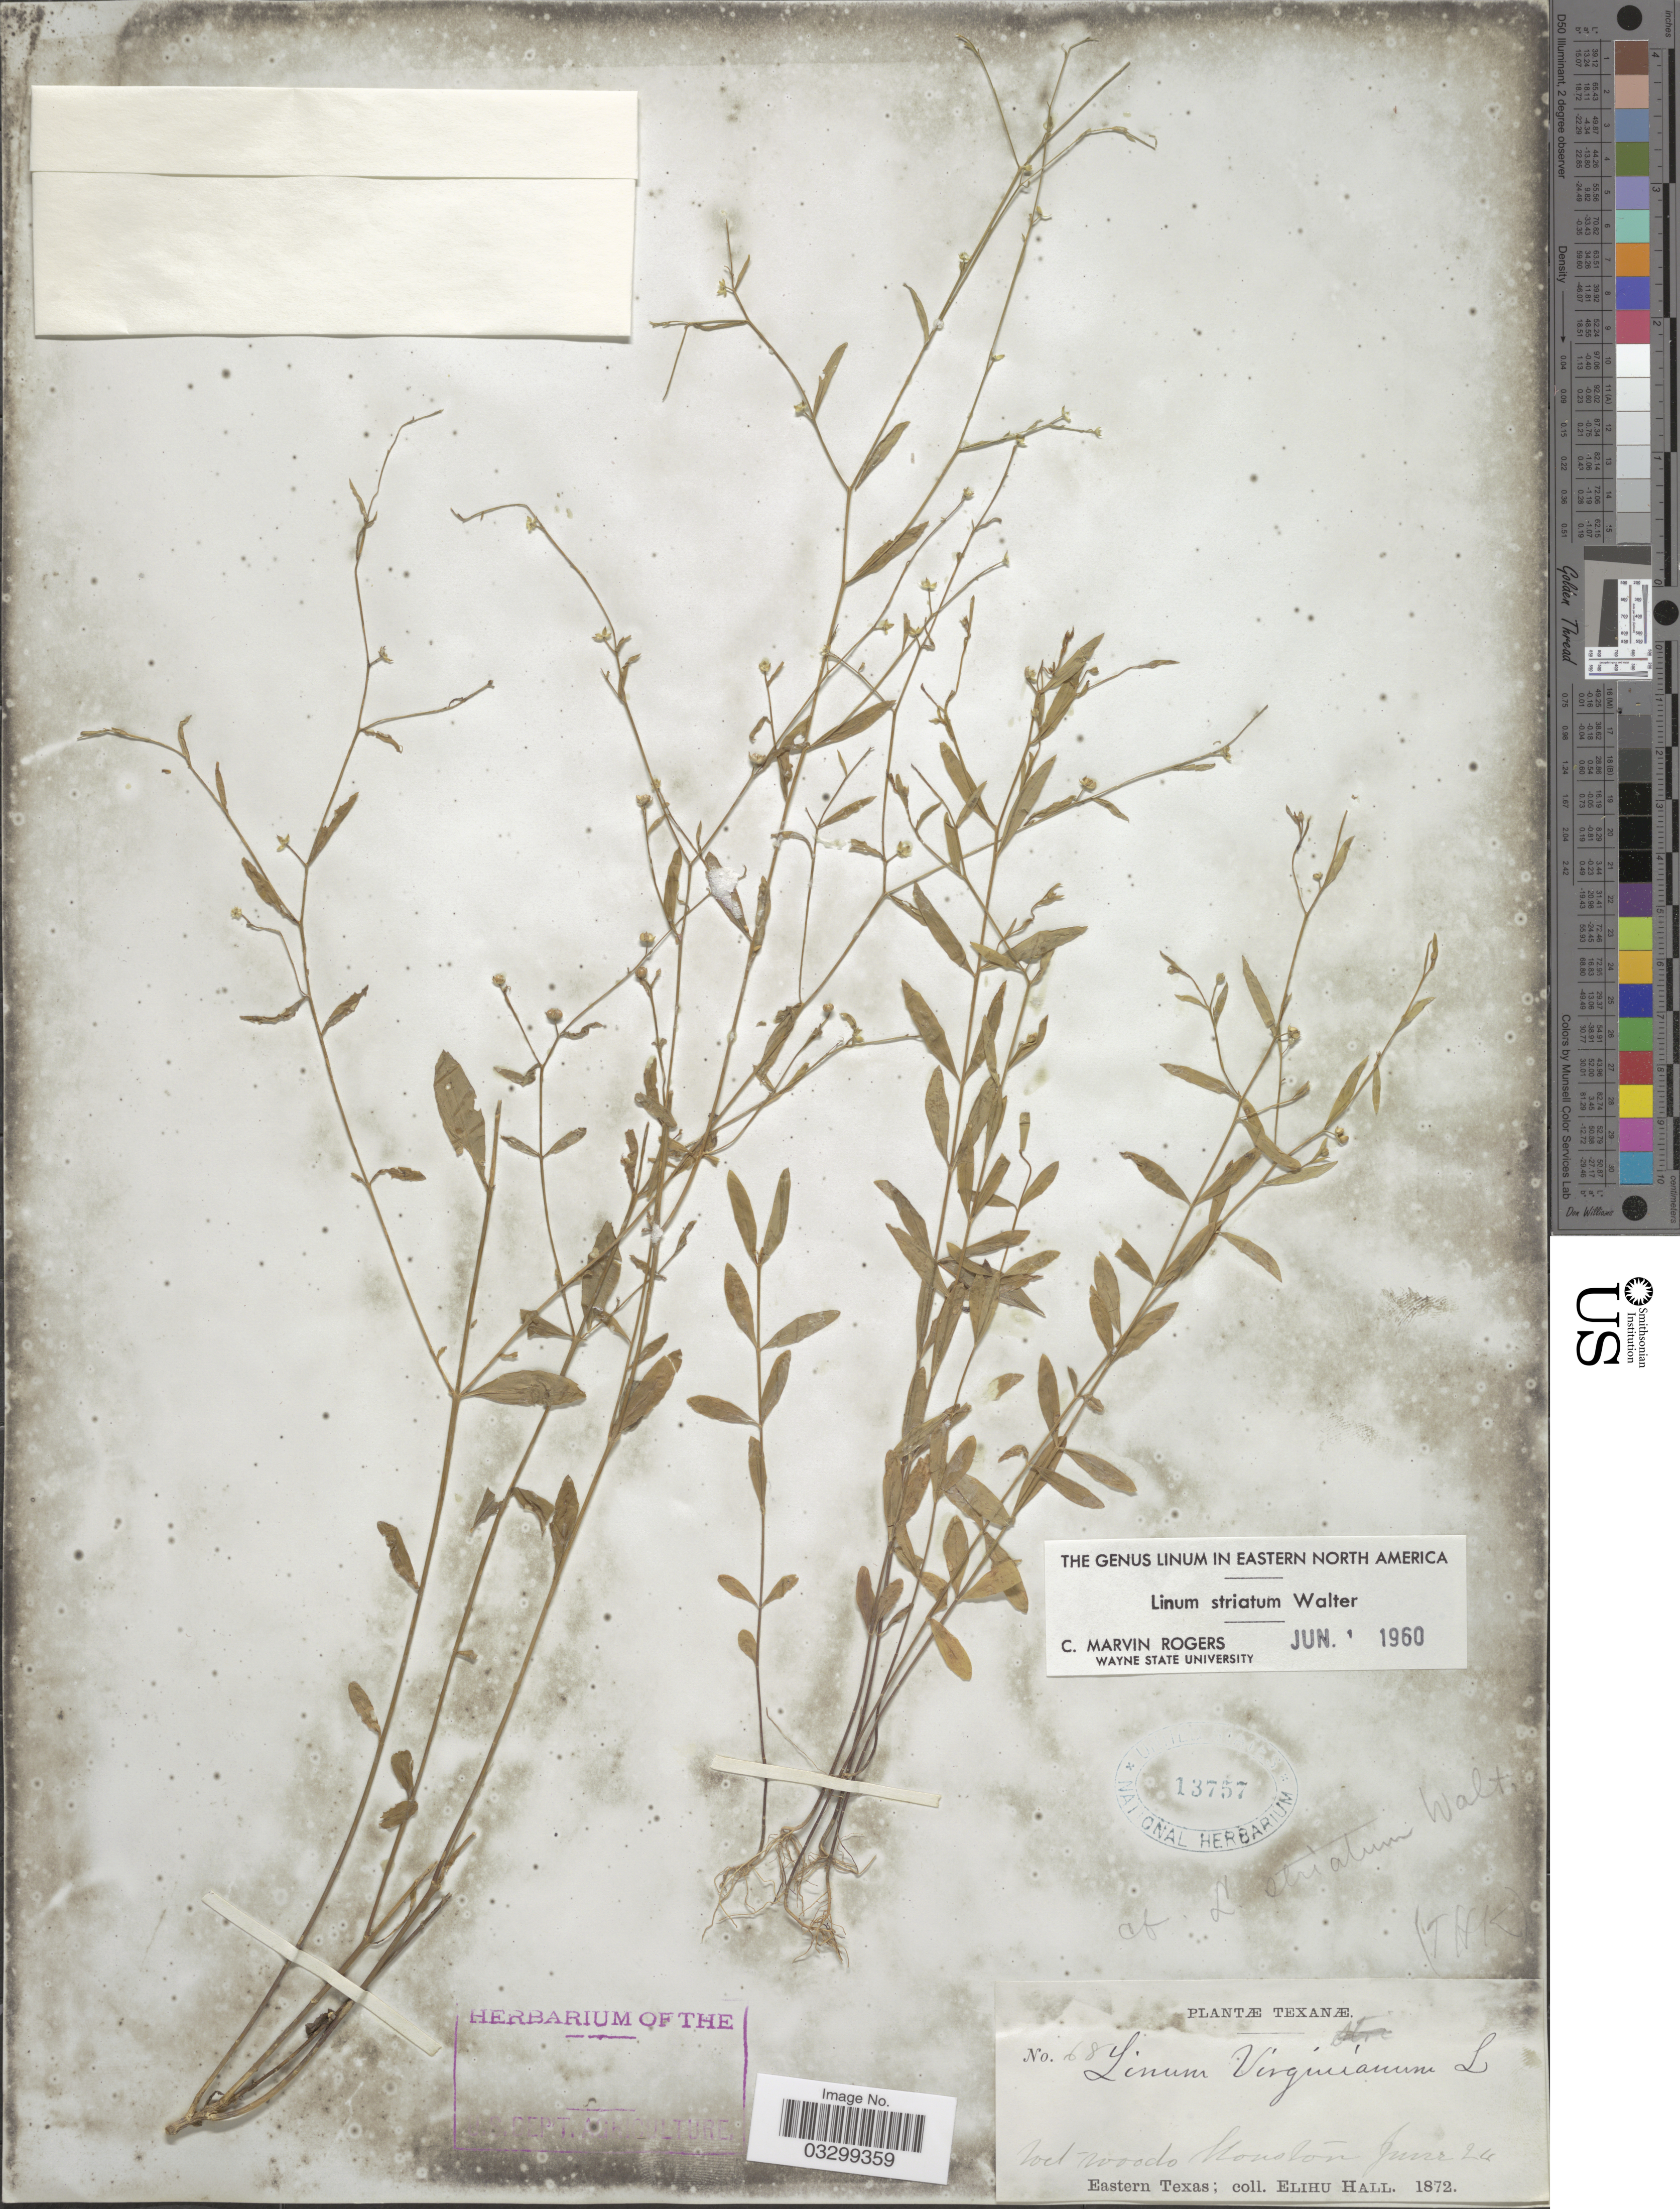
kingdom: Plantae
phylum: Tracheophyta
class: Magnoliopsida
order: Malpighiales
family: Linaceae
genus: Linum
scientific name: Linum striatum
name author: Walter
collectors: E. Hall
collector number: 68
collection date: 1872-06-24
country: United States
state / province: Texas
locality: Eastern Texas. Houston.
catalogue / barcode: US 13757